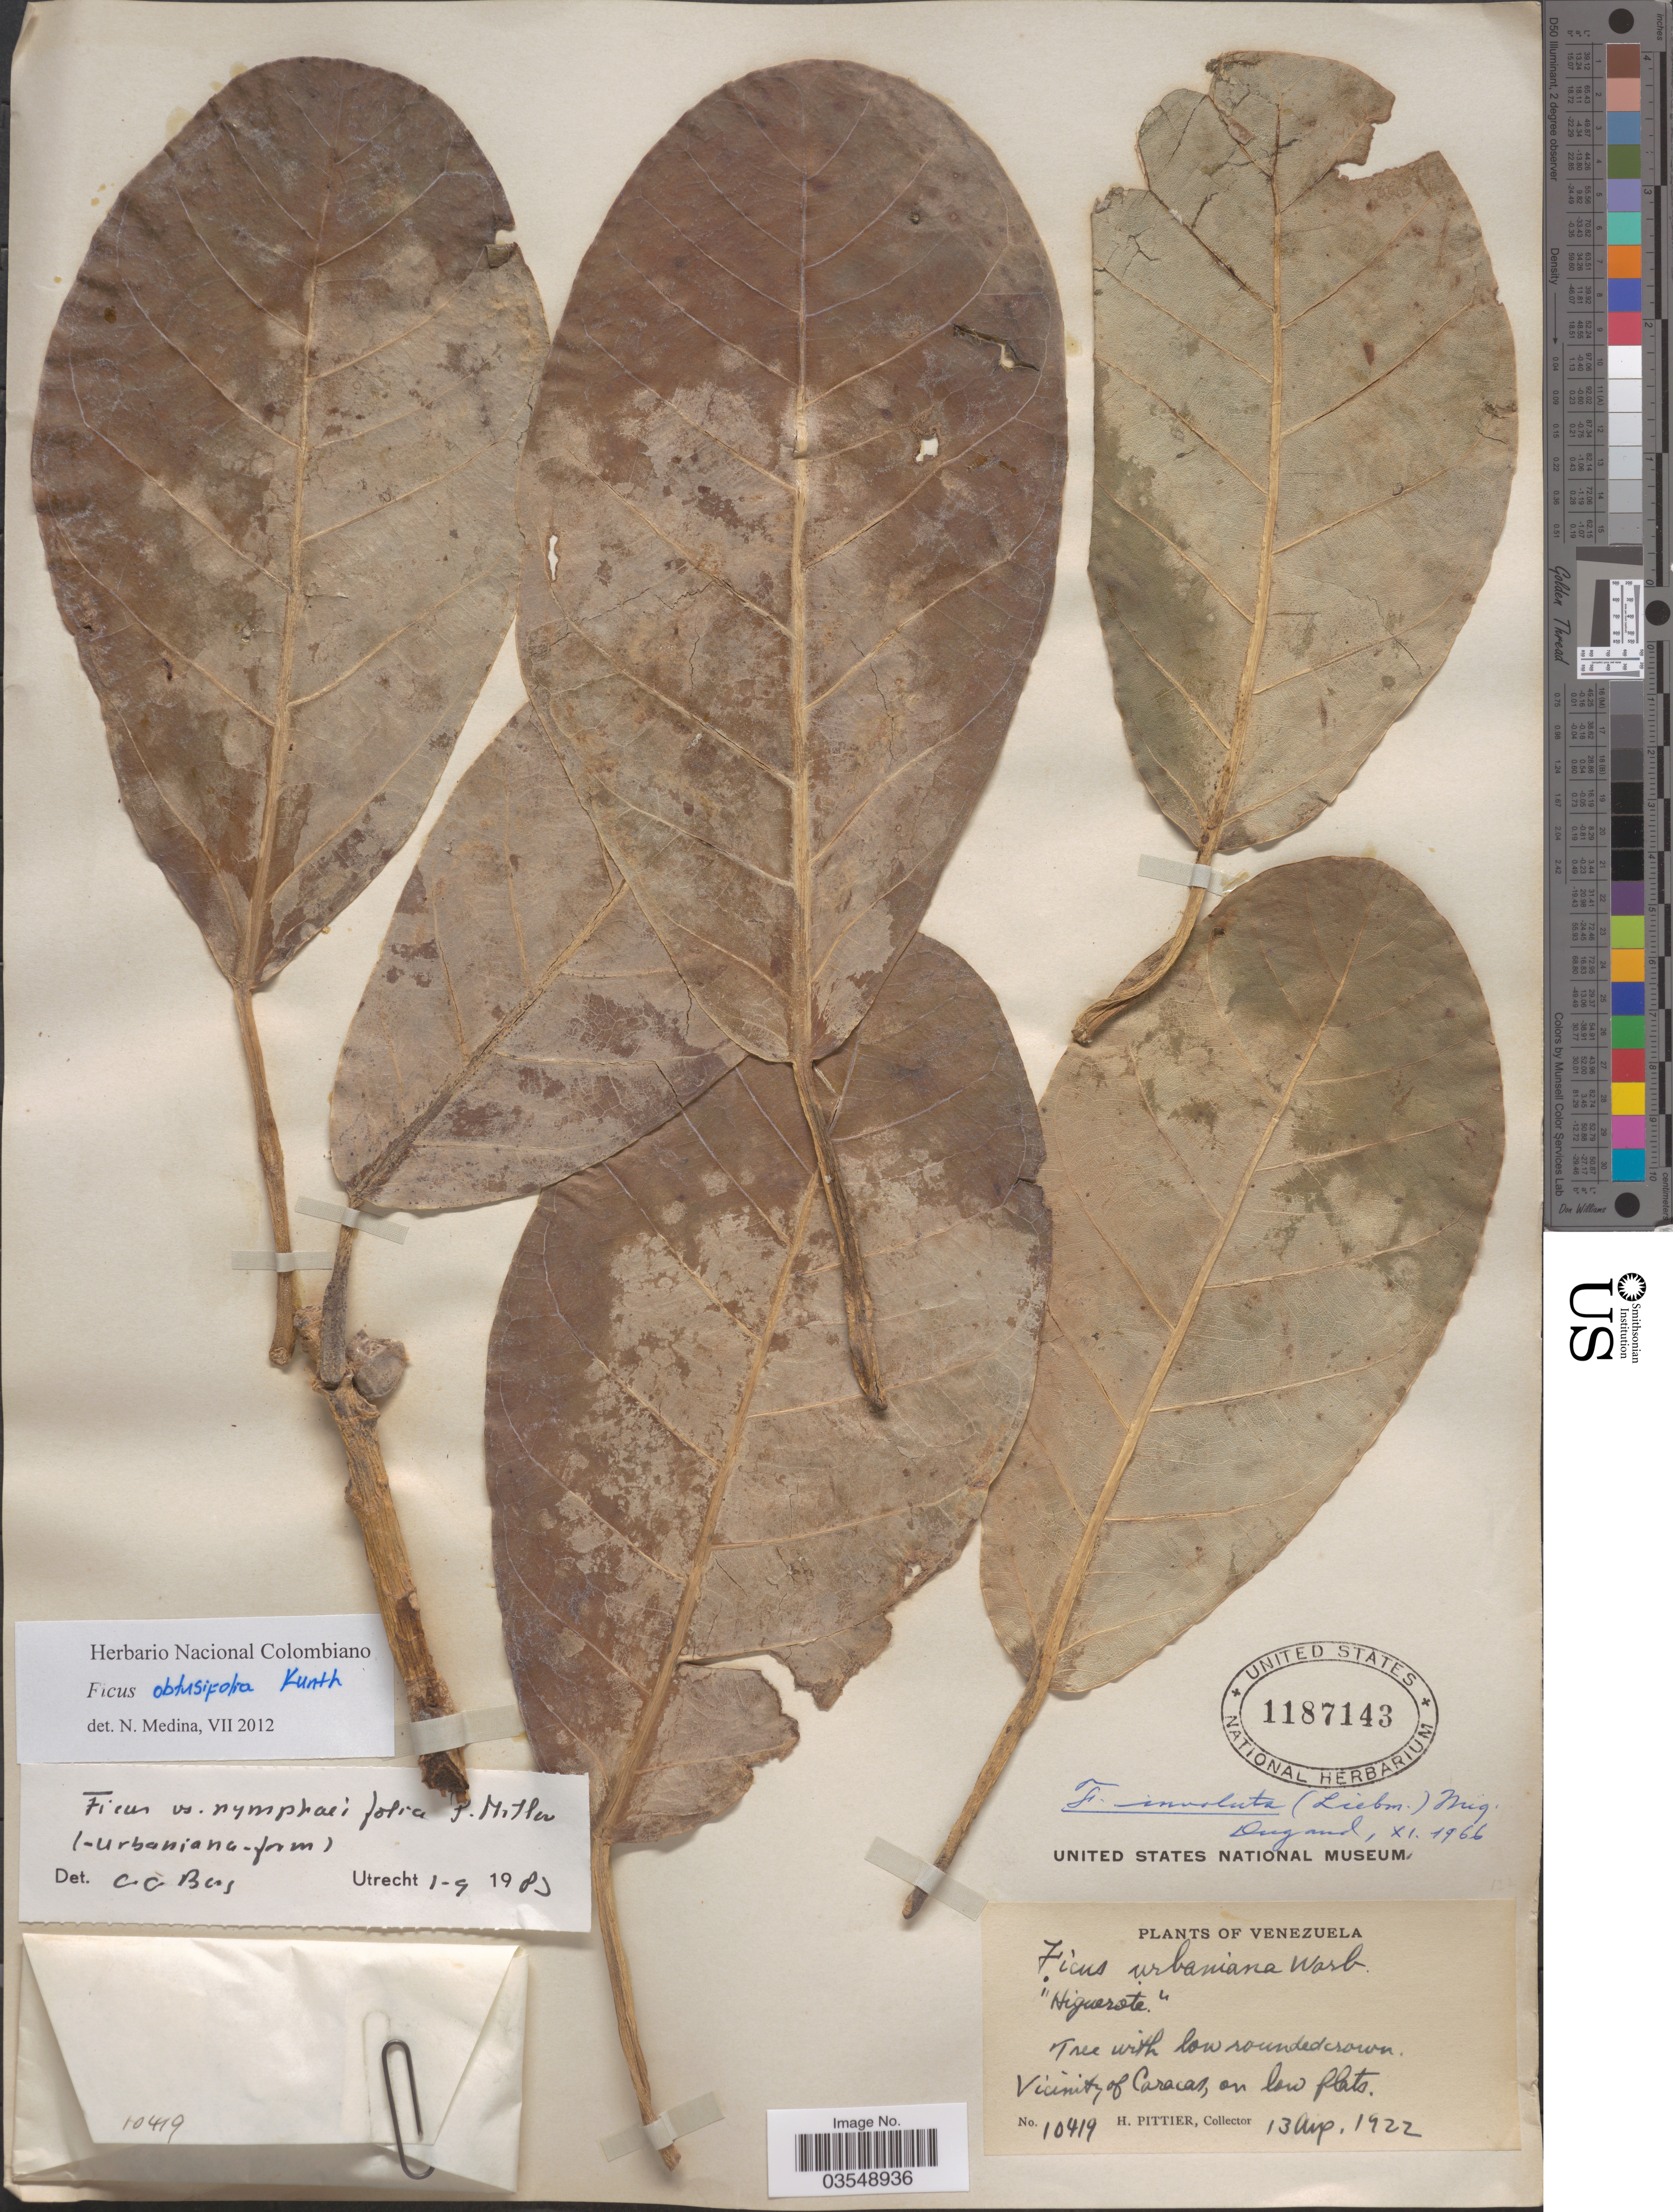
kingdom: Plantae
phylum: Tracheophyta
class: Magnoliopsida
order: Rosales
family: Moraceae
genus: Ficus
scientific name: Ficus obtusifolia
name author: Kunth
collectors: H. F. Pittier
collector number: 10419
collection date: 1922-08-13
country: Venezuela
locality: Vicinity of Caracas.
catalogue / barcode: US 1187143